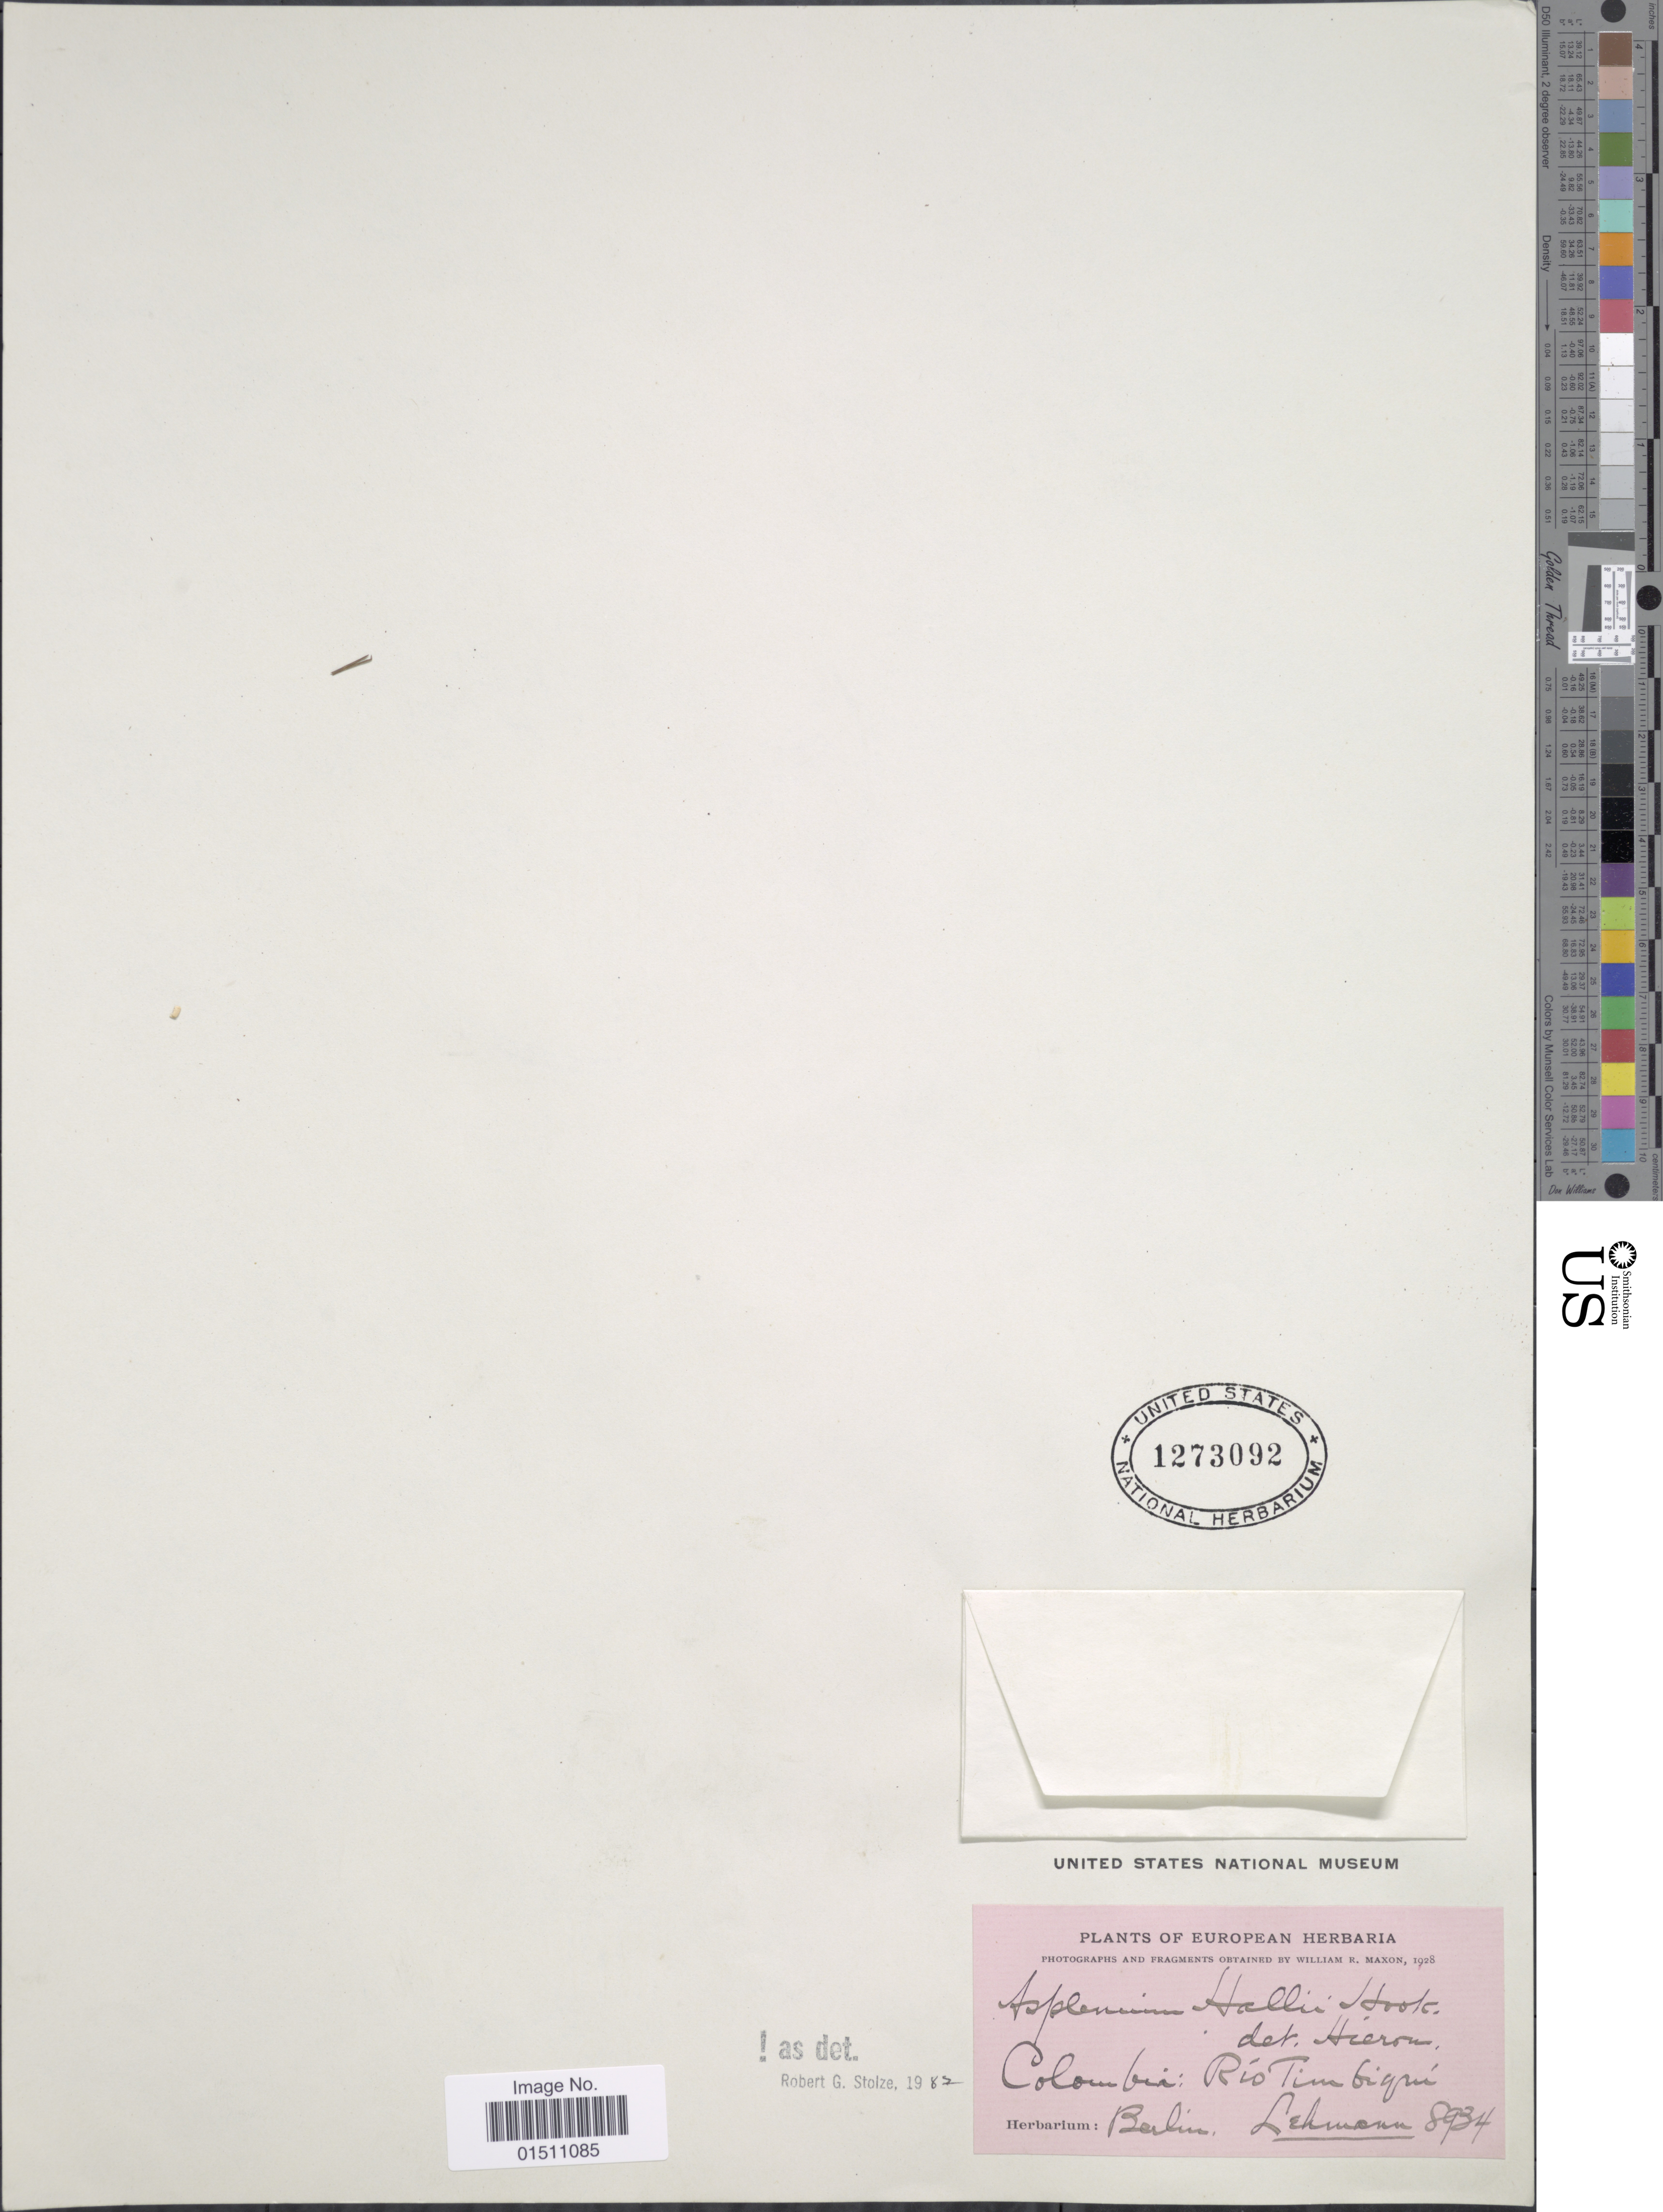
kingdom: Plantae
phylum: Tracheophyta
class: Polypodiopsida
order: Polypodiales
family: Aspleniaceae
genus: Asplenium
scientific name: Asplenium hallii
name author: Hook.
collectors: -. Lehmann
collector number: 8934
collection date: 1928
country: Colombia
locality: European Herbaria, Berlin. Colombia: Rio Timbiqui.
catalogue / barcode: US 1273092